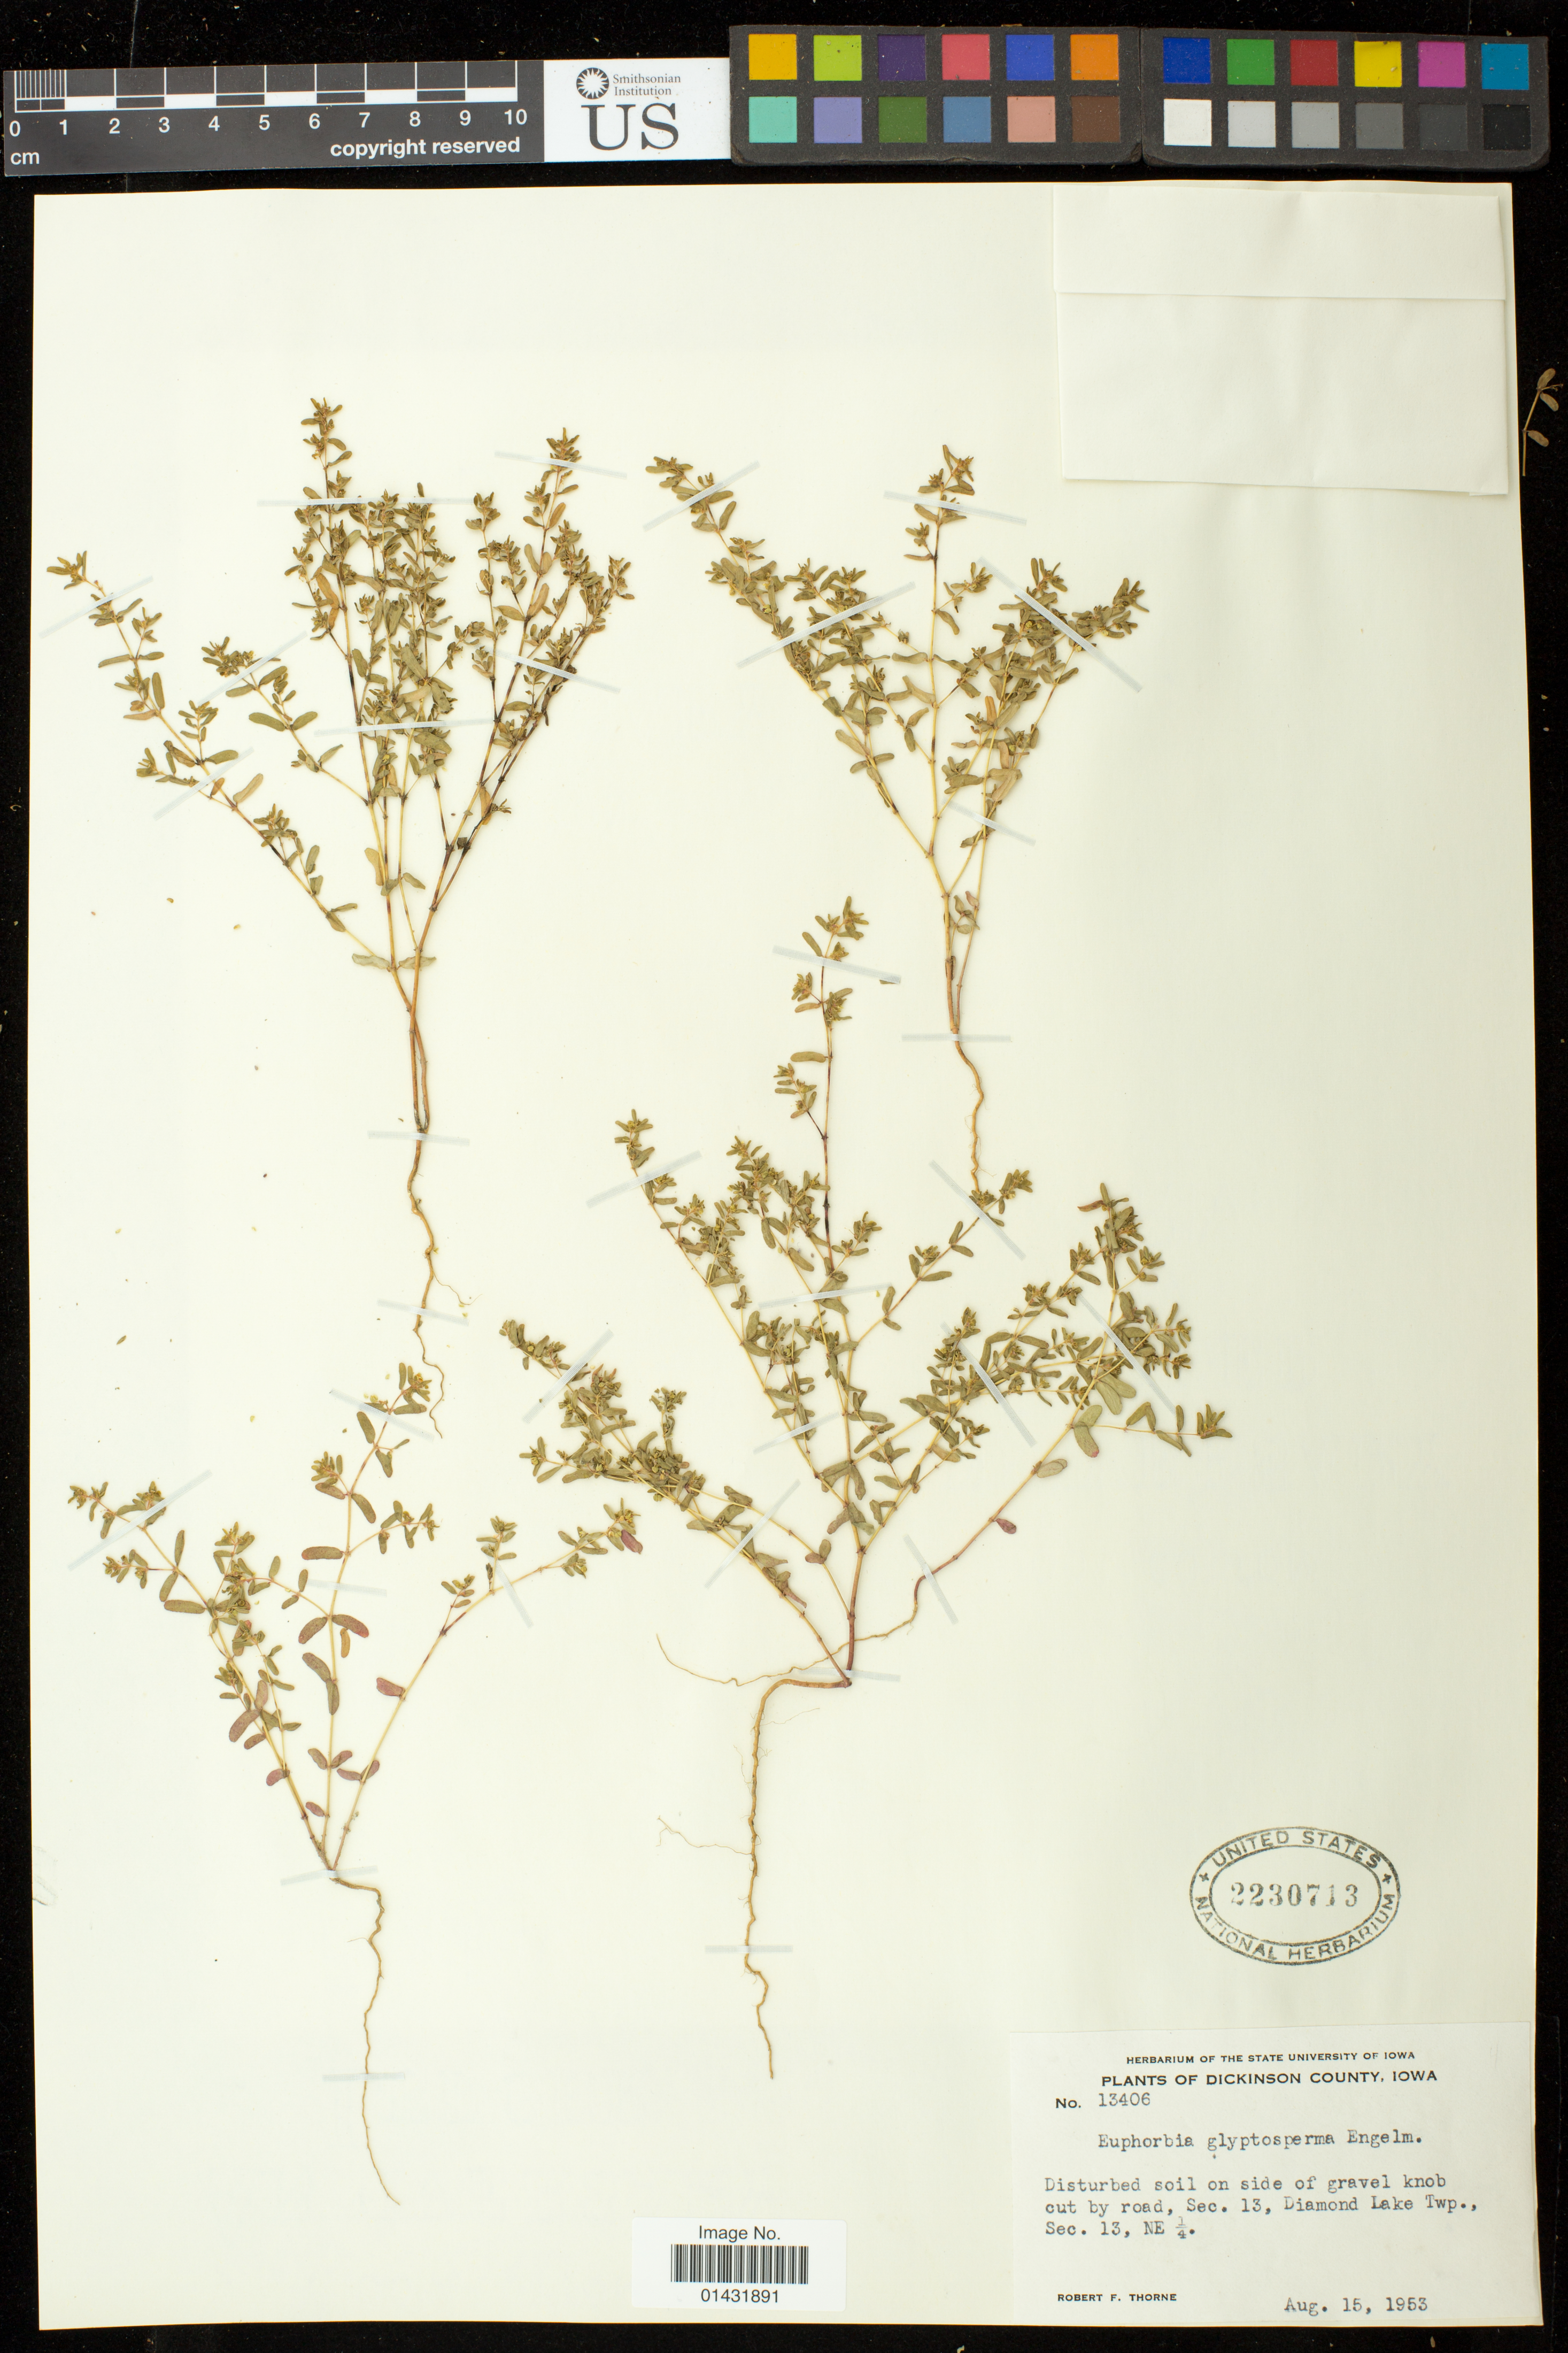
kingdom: Plantae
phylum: Tracheophyta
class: Magnoliopsida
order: Malpighiales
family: Euphorbiaceae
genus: Euphorbia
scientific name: Euphorbia glyptosperma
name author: Engelm.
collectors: R. F. Thorne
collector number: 13406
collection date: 1953-08-15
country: United States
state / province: Iowa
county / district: Dickinson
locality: Disturbed soil on side of gravel knob cut by road, Sec. 13, Diamond Lake Twp., Sec. 13, NE 1/4.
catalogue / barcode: US 2230713